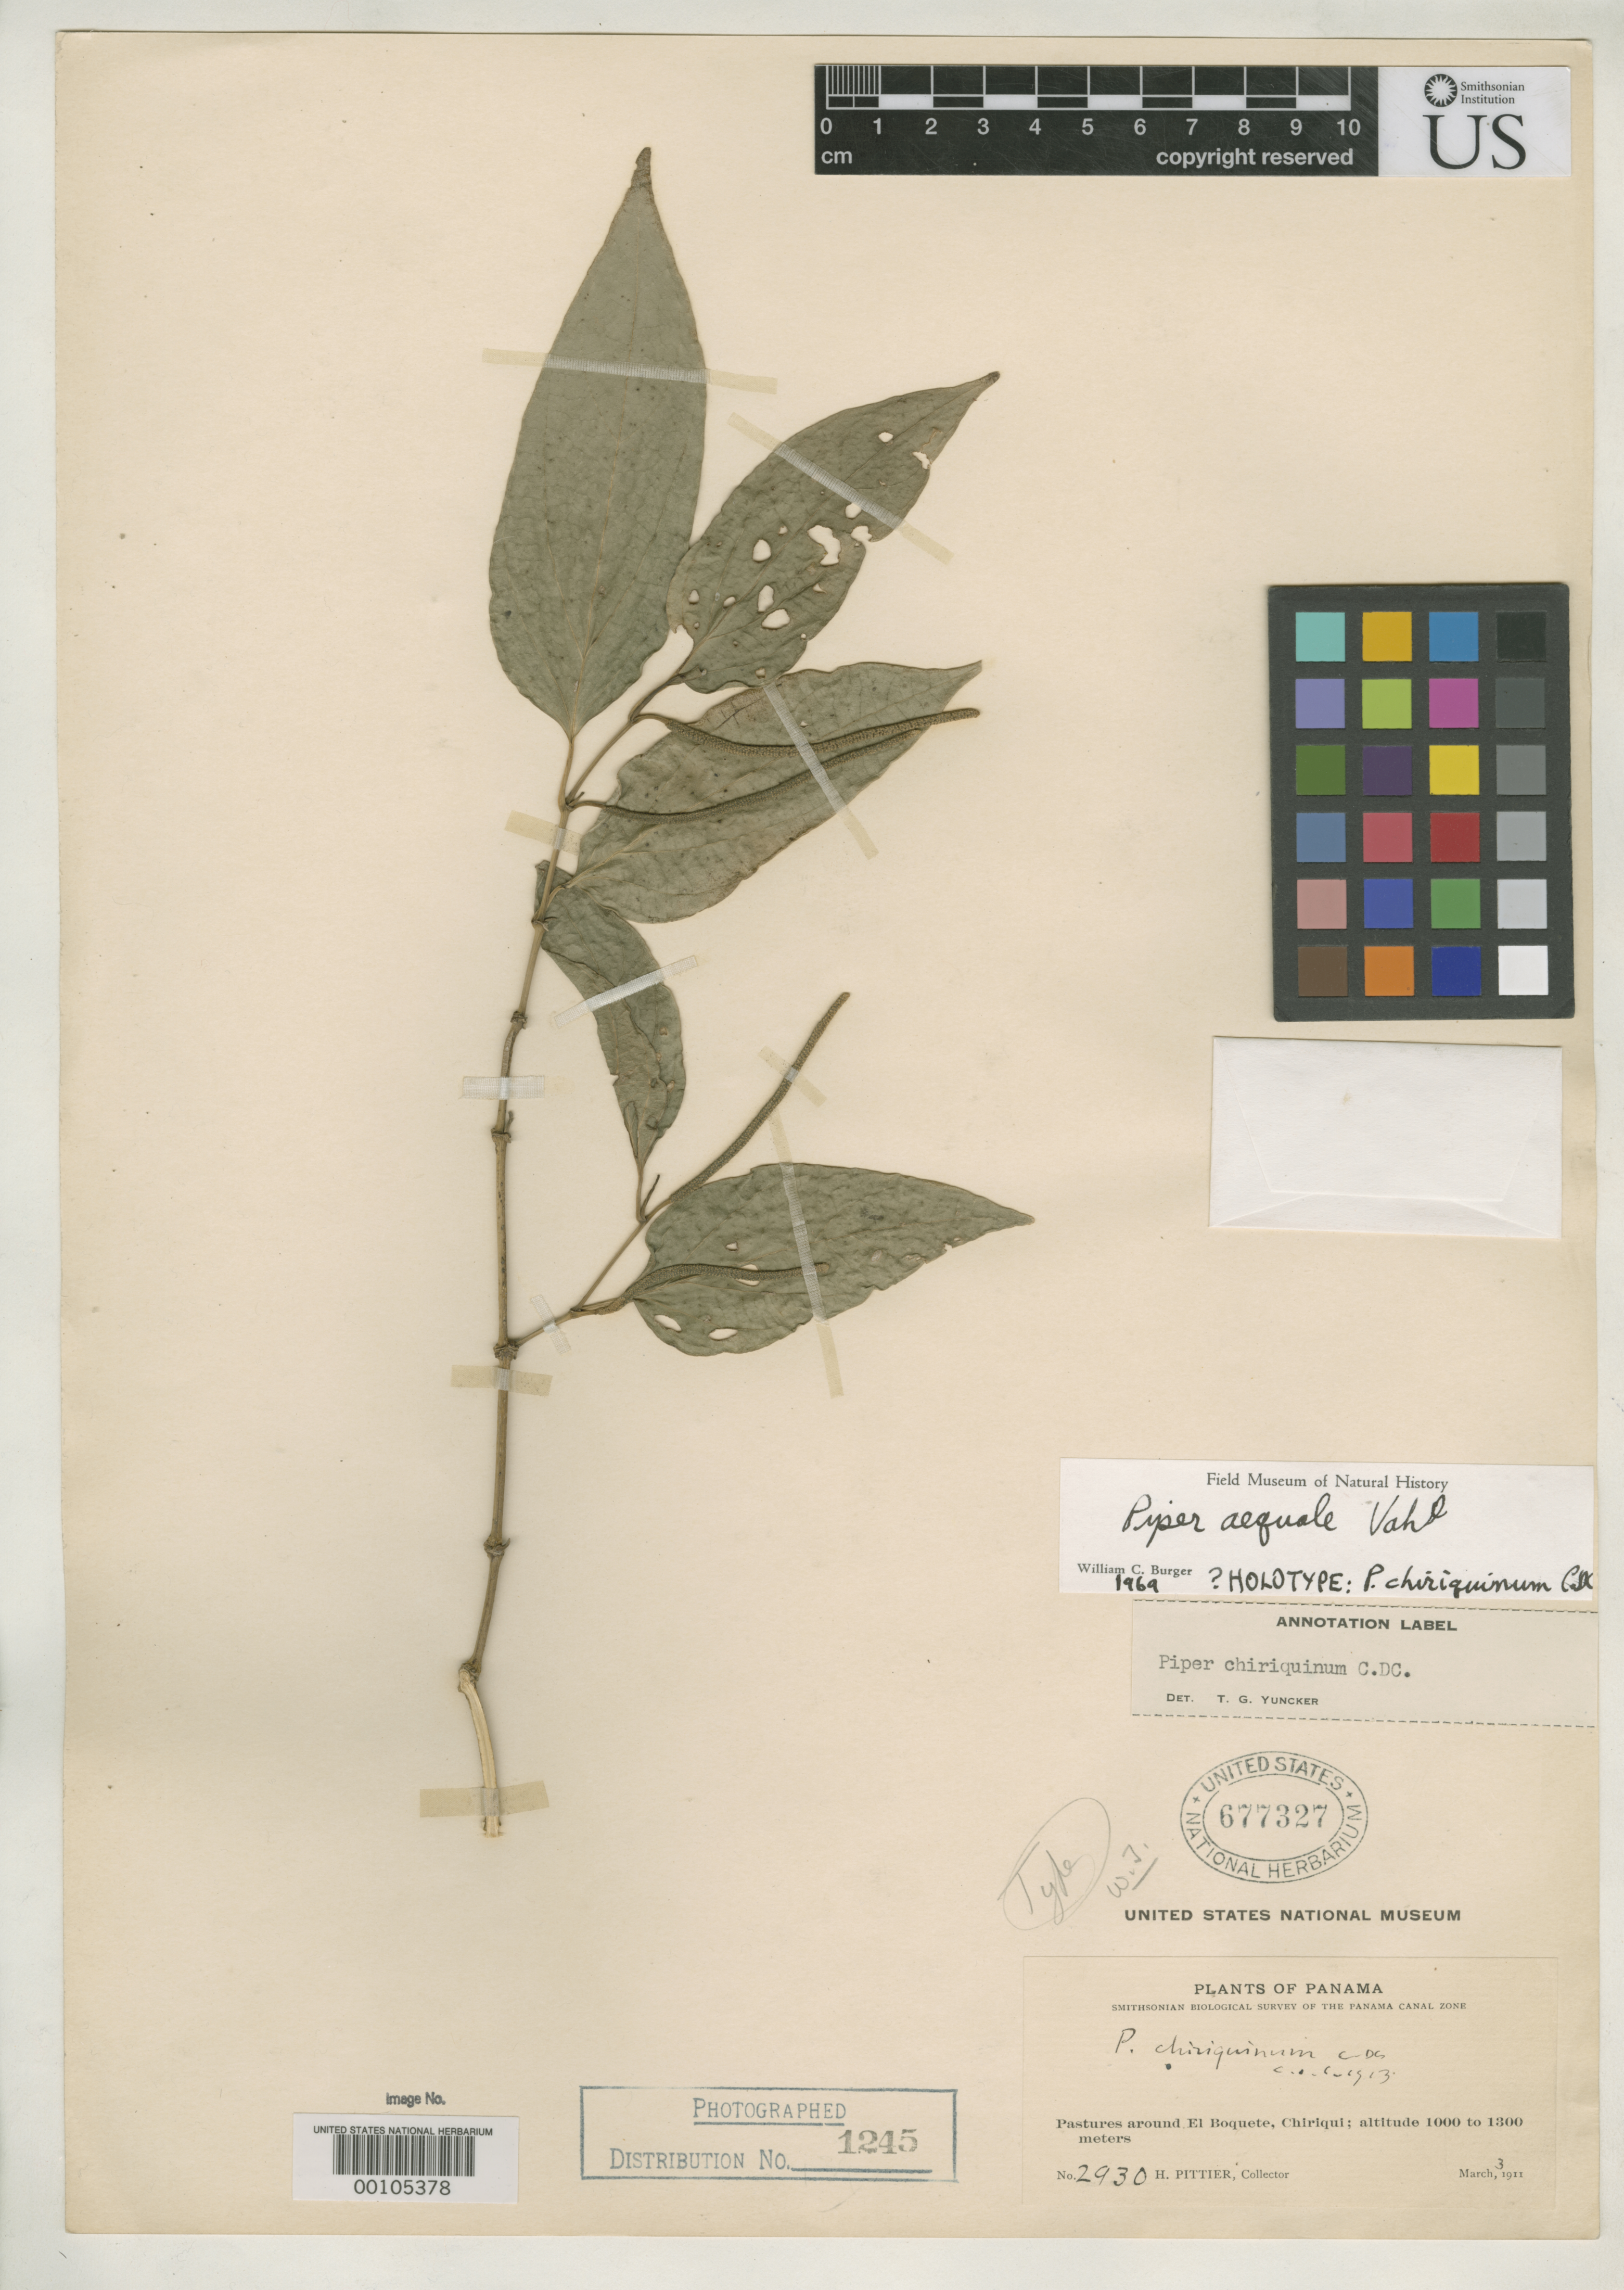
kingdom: Plantae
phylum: Tracheophyta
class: Magnoliopsida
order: Piperales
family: Piperaceae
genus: Piper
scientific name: Piper chiriquinum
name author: C. DC.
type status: Holotype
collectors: H. F. Pittier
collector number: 2930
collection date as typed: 03 Mar 1911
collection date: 1911-03-03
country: Panama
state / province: Chiriquí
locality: El Boquete.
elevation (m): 1000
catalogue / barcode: US 677327